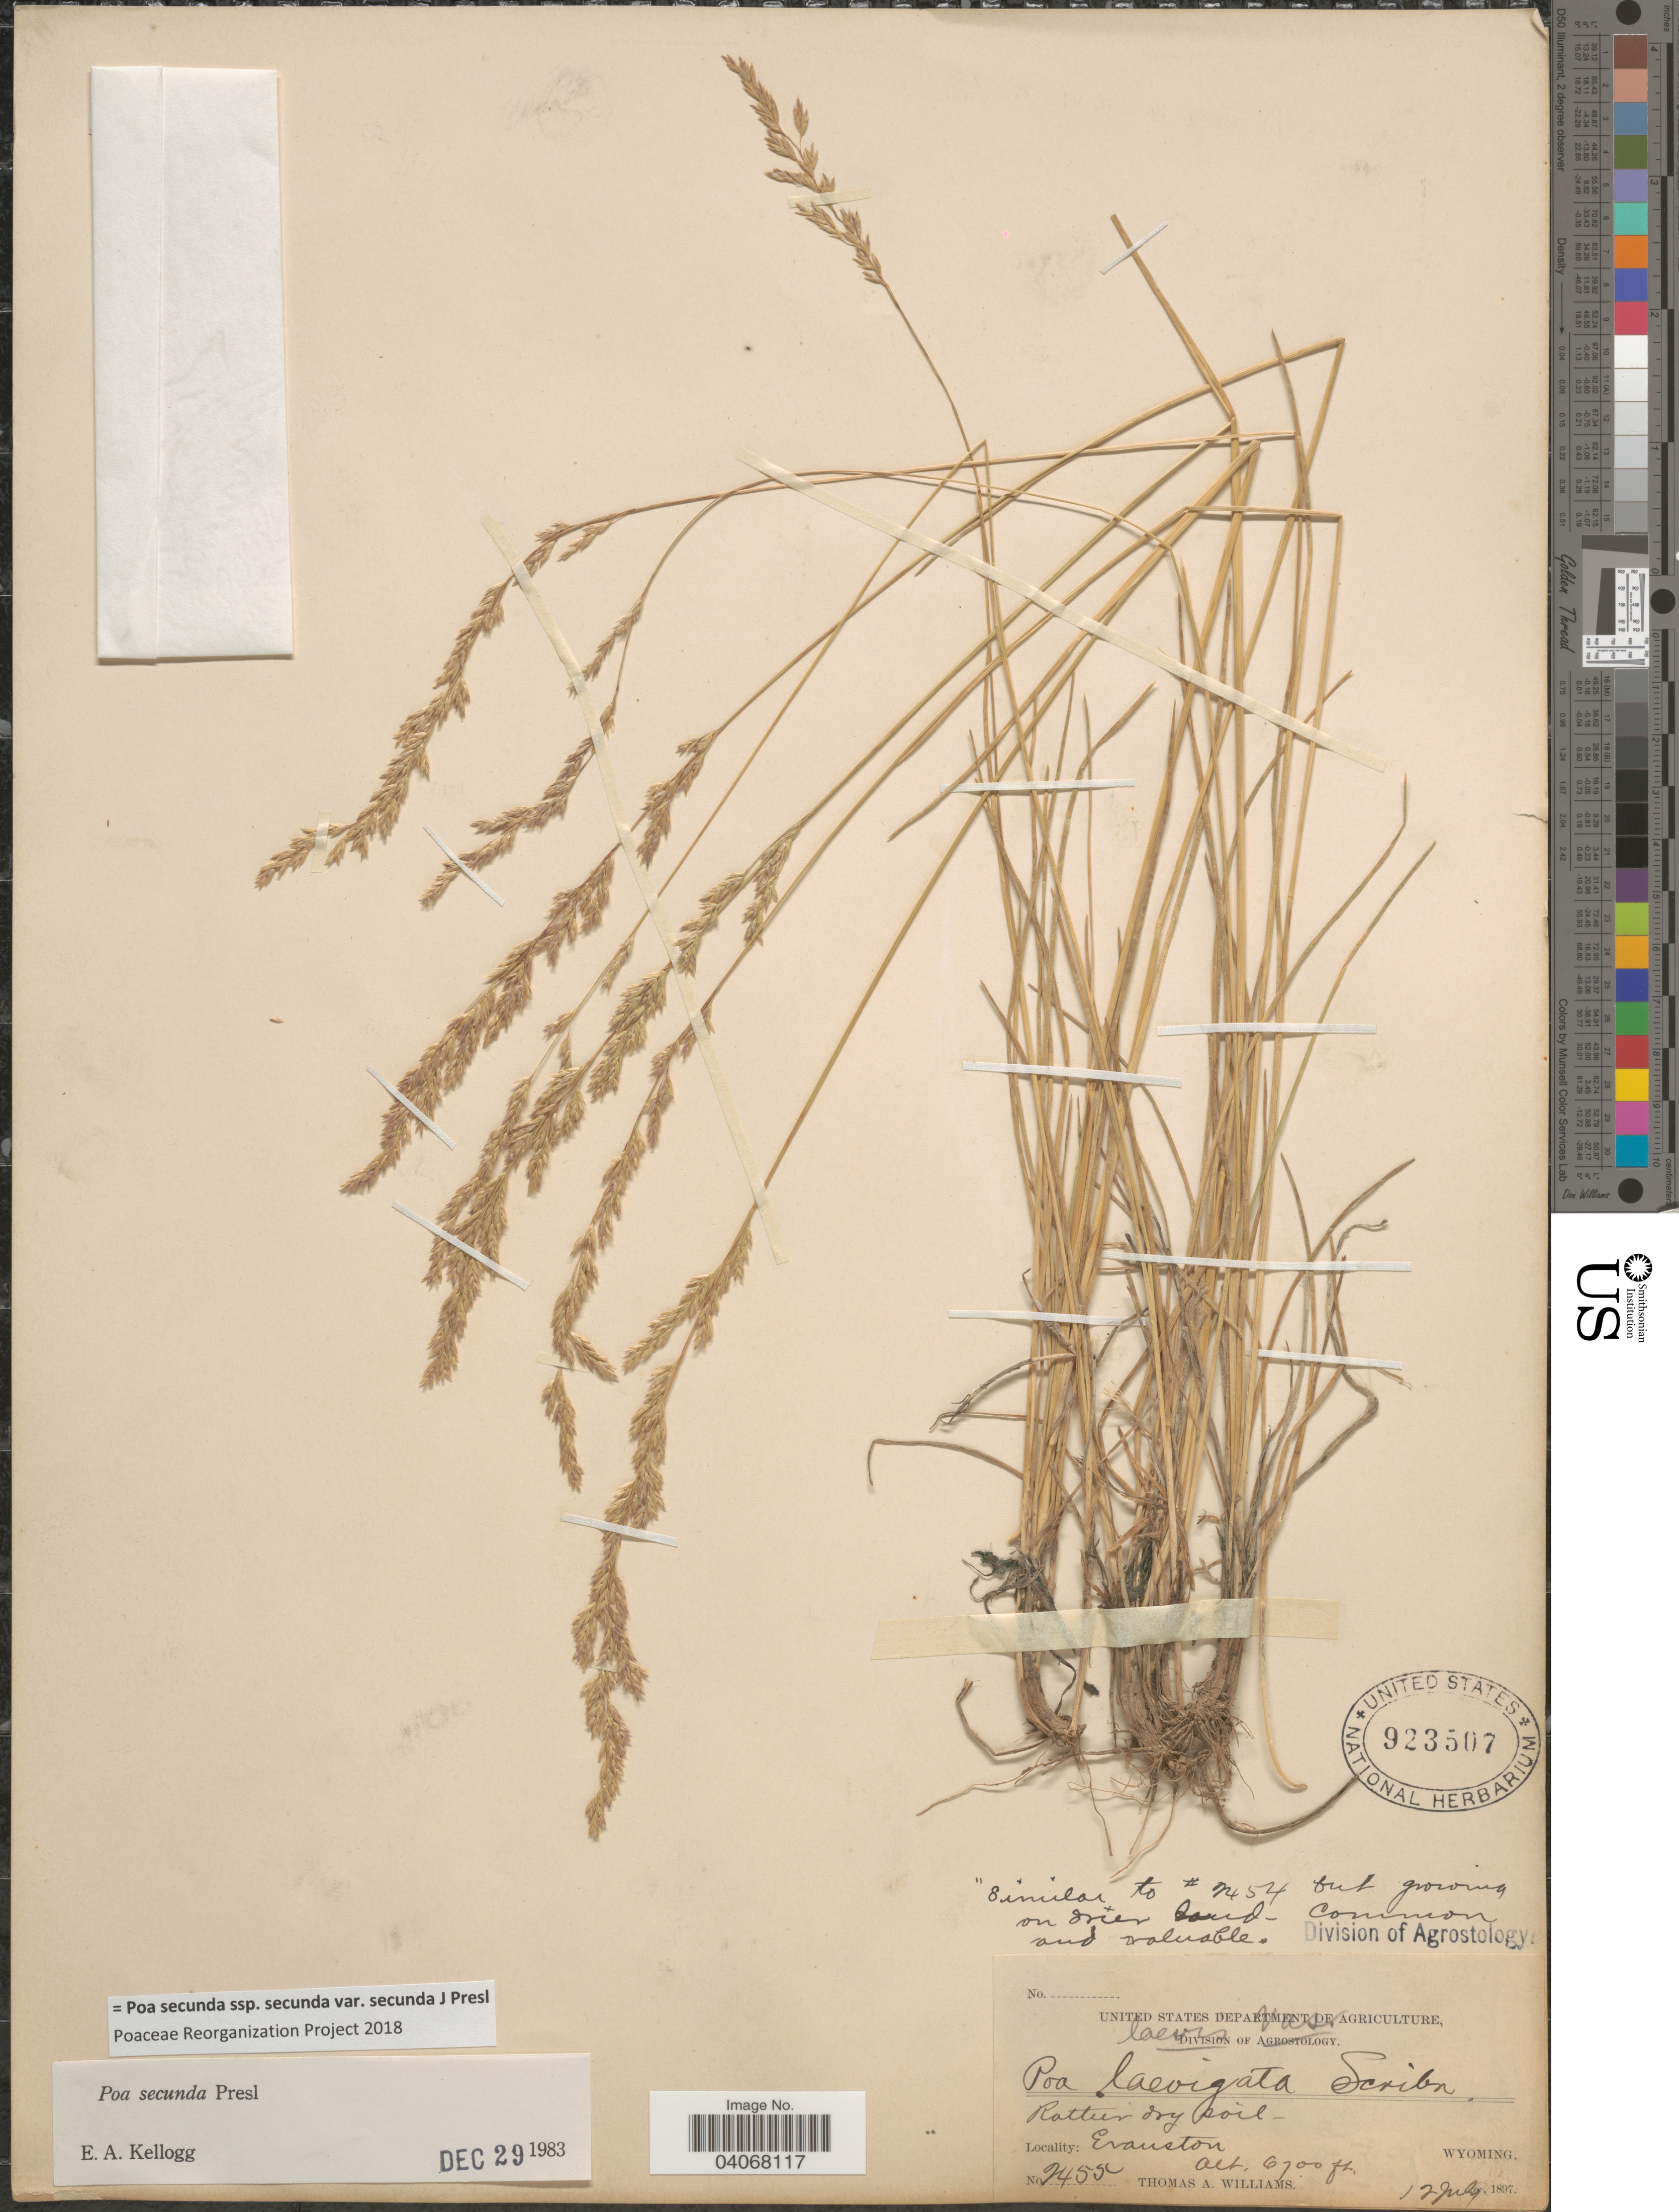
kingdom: Plantae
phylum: Tracheophyta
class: Liliopsida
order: Poales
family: Poaceae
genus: Poa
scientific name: Poa secunda subsp. secunda var. secunda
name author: J. Presl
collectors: T. A. Williams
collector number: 2455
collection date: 1897-07-12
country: United States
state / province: Wyoming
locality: Evanston.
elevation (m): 2042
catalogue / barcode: US 923507